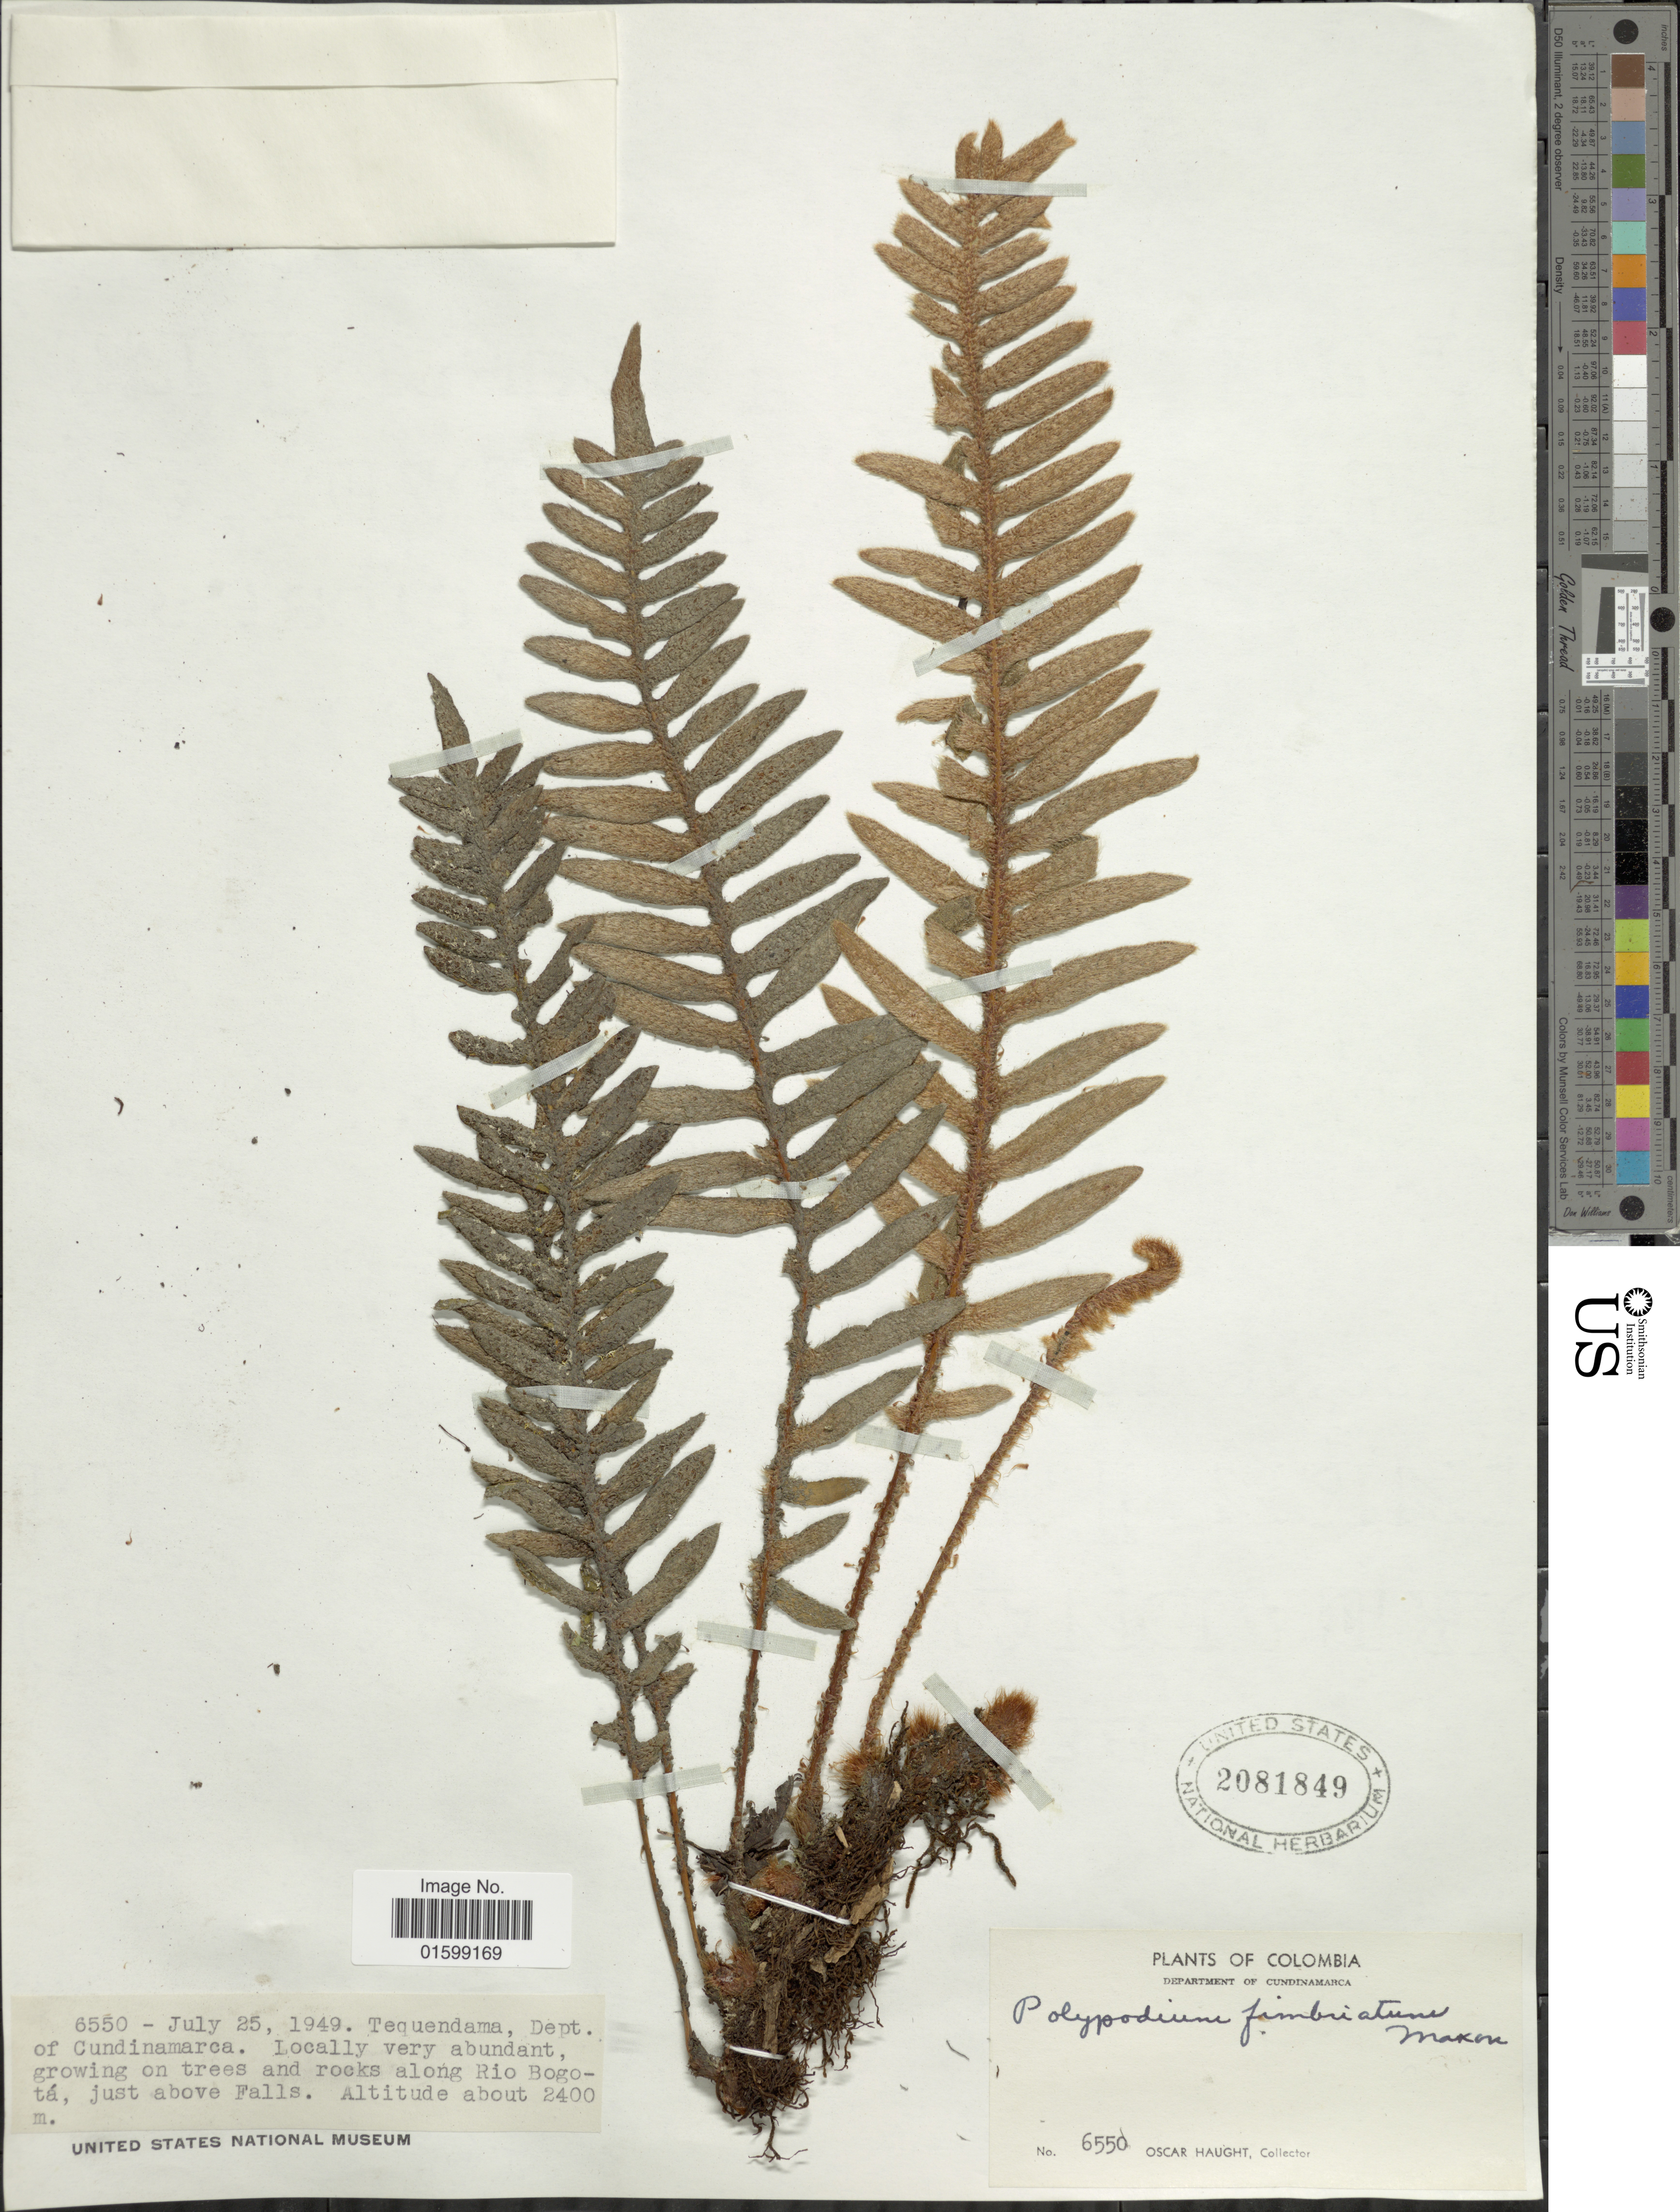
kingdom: Plantae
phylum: Tracheophyta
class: Polypodiopsida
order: Polypodiales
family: Polypodiaceae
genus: Pleopeltis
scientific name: Pleopeltis fimbriata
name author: (Maxon) A.R. Sm.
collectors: O. L. Haught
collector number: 6550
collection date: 1949-07-25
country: Colombia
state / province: Cundinamarca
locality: Tequendama, locally very abundant, growing on trees and rocks along Rio Bogotá, just above Falls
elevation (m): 2400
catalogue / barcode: US 2081849